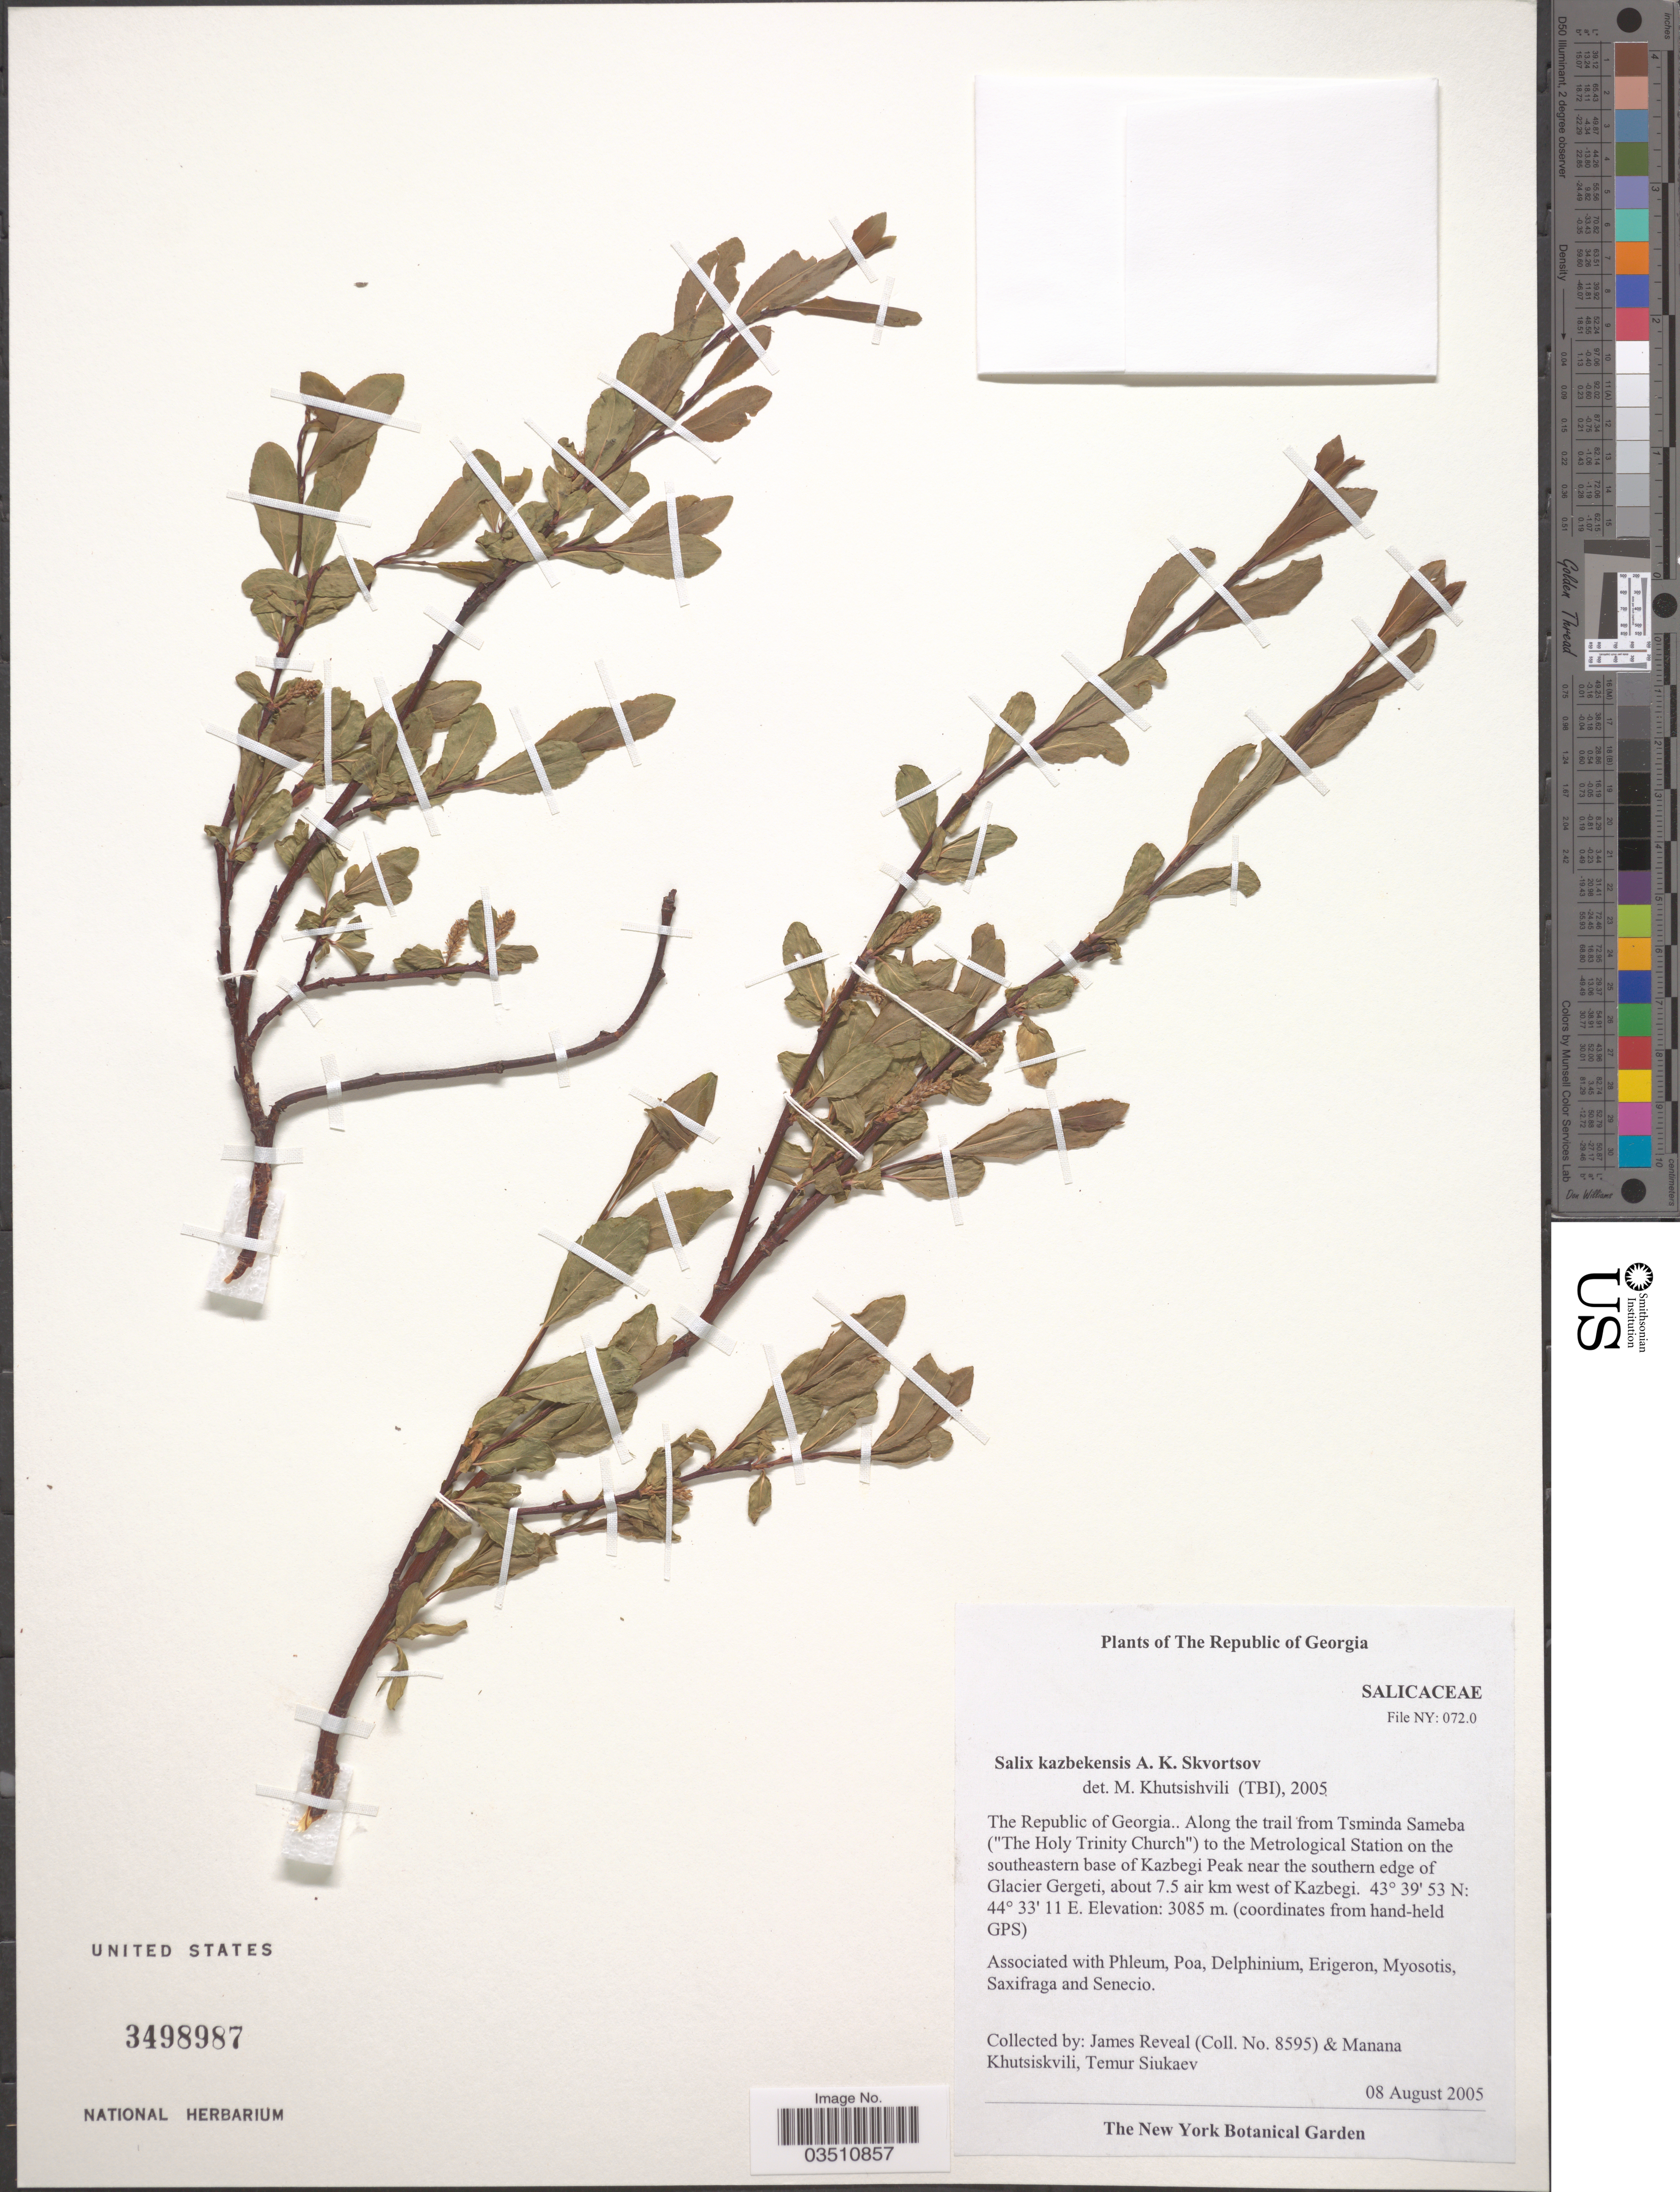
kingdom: Plantae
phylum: Tracheophyta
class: Magnoliopsida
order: Malpighiales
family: Salicaceae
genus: Salix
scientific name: Salix kazbekensis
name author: A.K. Skvortsov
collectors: J. Reveal, M. Khutsiskvili & T. Siukaev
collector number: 8595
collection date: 2005-08-08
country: Georgia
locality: Along the trail from Tsminda Sameba ("The Holy Trinity Church") to the Metrological Station on the southeastern base of Kazbegi Peak near the southern edge of Glacier Gergeti, about 7.5 air km west of Kazbegi.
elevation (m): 3085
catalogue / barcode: US 3498987